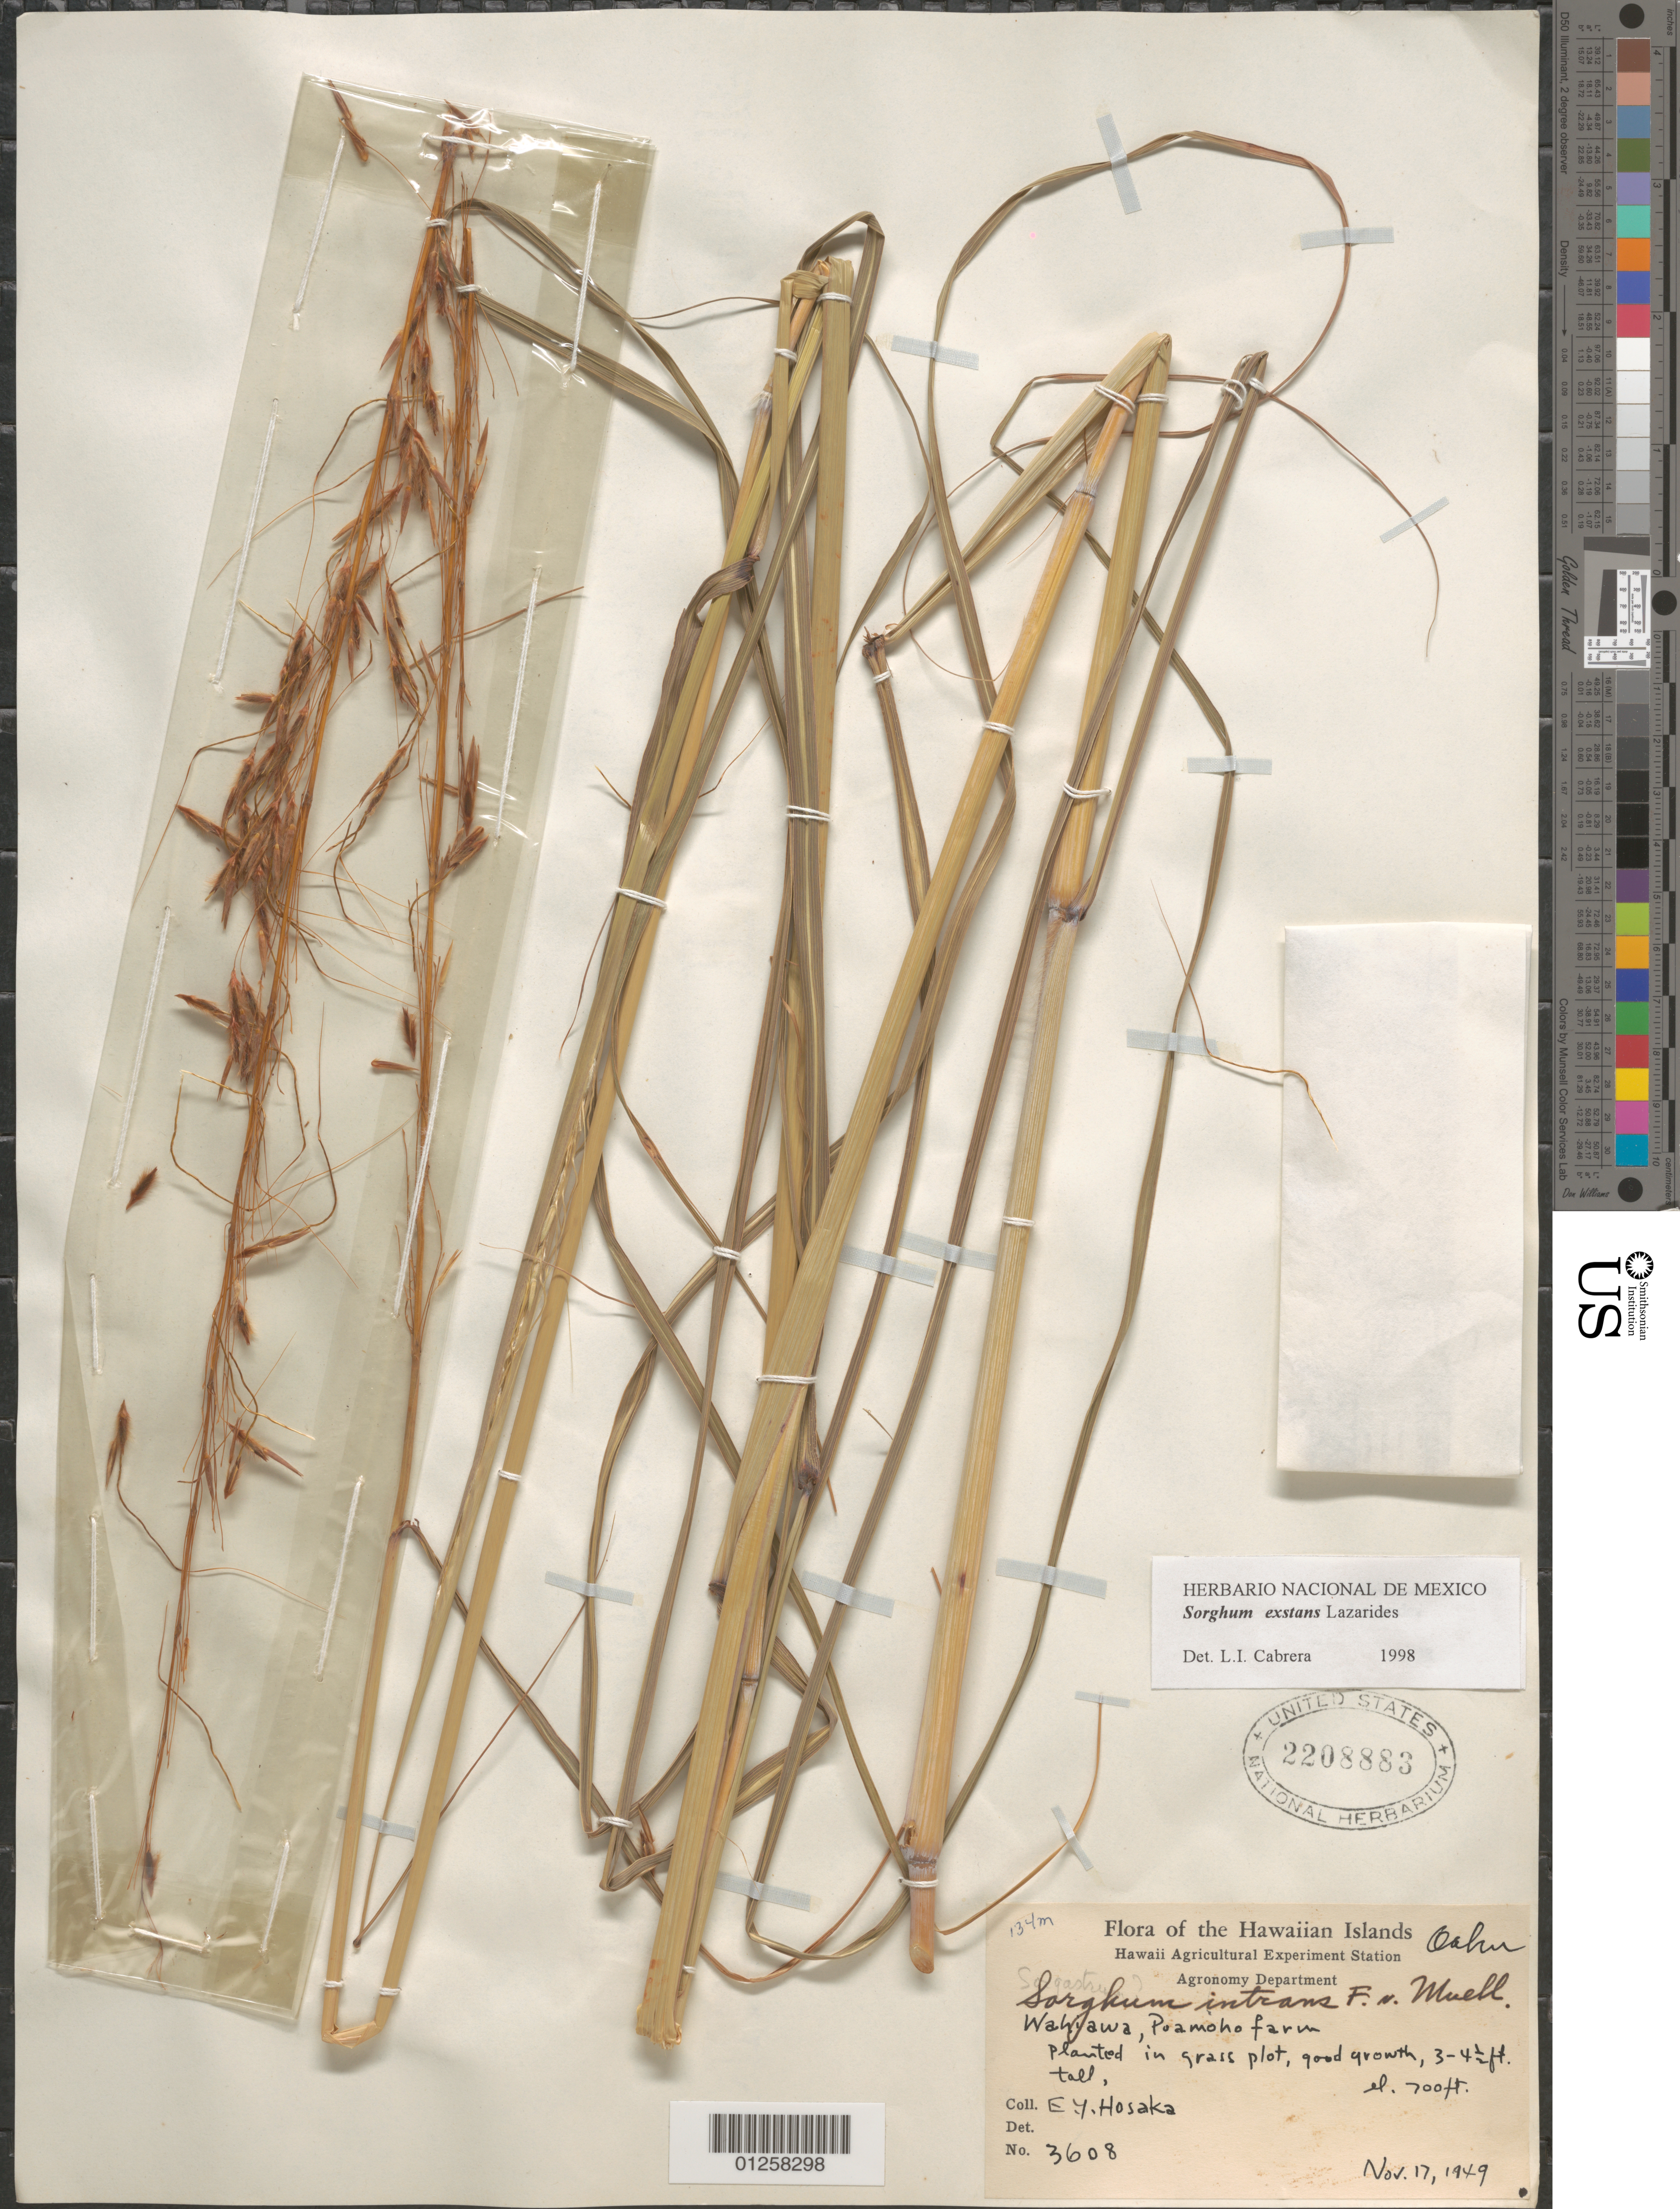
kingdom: Plantae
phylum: Tracheophyta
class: Liliopsida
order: Poales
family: Poaceae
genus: Sorghum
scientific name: Sorghum intrans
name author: F. Muell. ex Benth.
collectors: E. Y. Hosaka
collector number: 3608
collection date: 1949-11-17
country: United States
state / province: Hawaii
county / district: Honolulu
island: Oahu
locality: Wahiawa, Poamoha farm.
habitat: Grass plot.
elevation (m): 213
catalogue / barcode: US 2208883